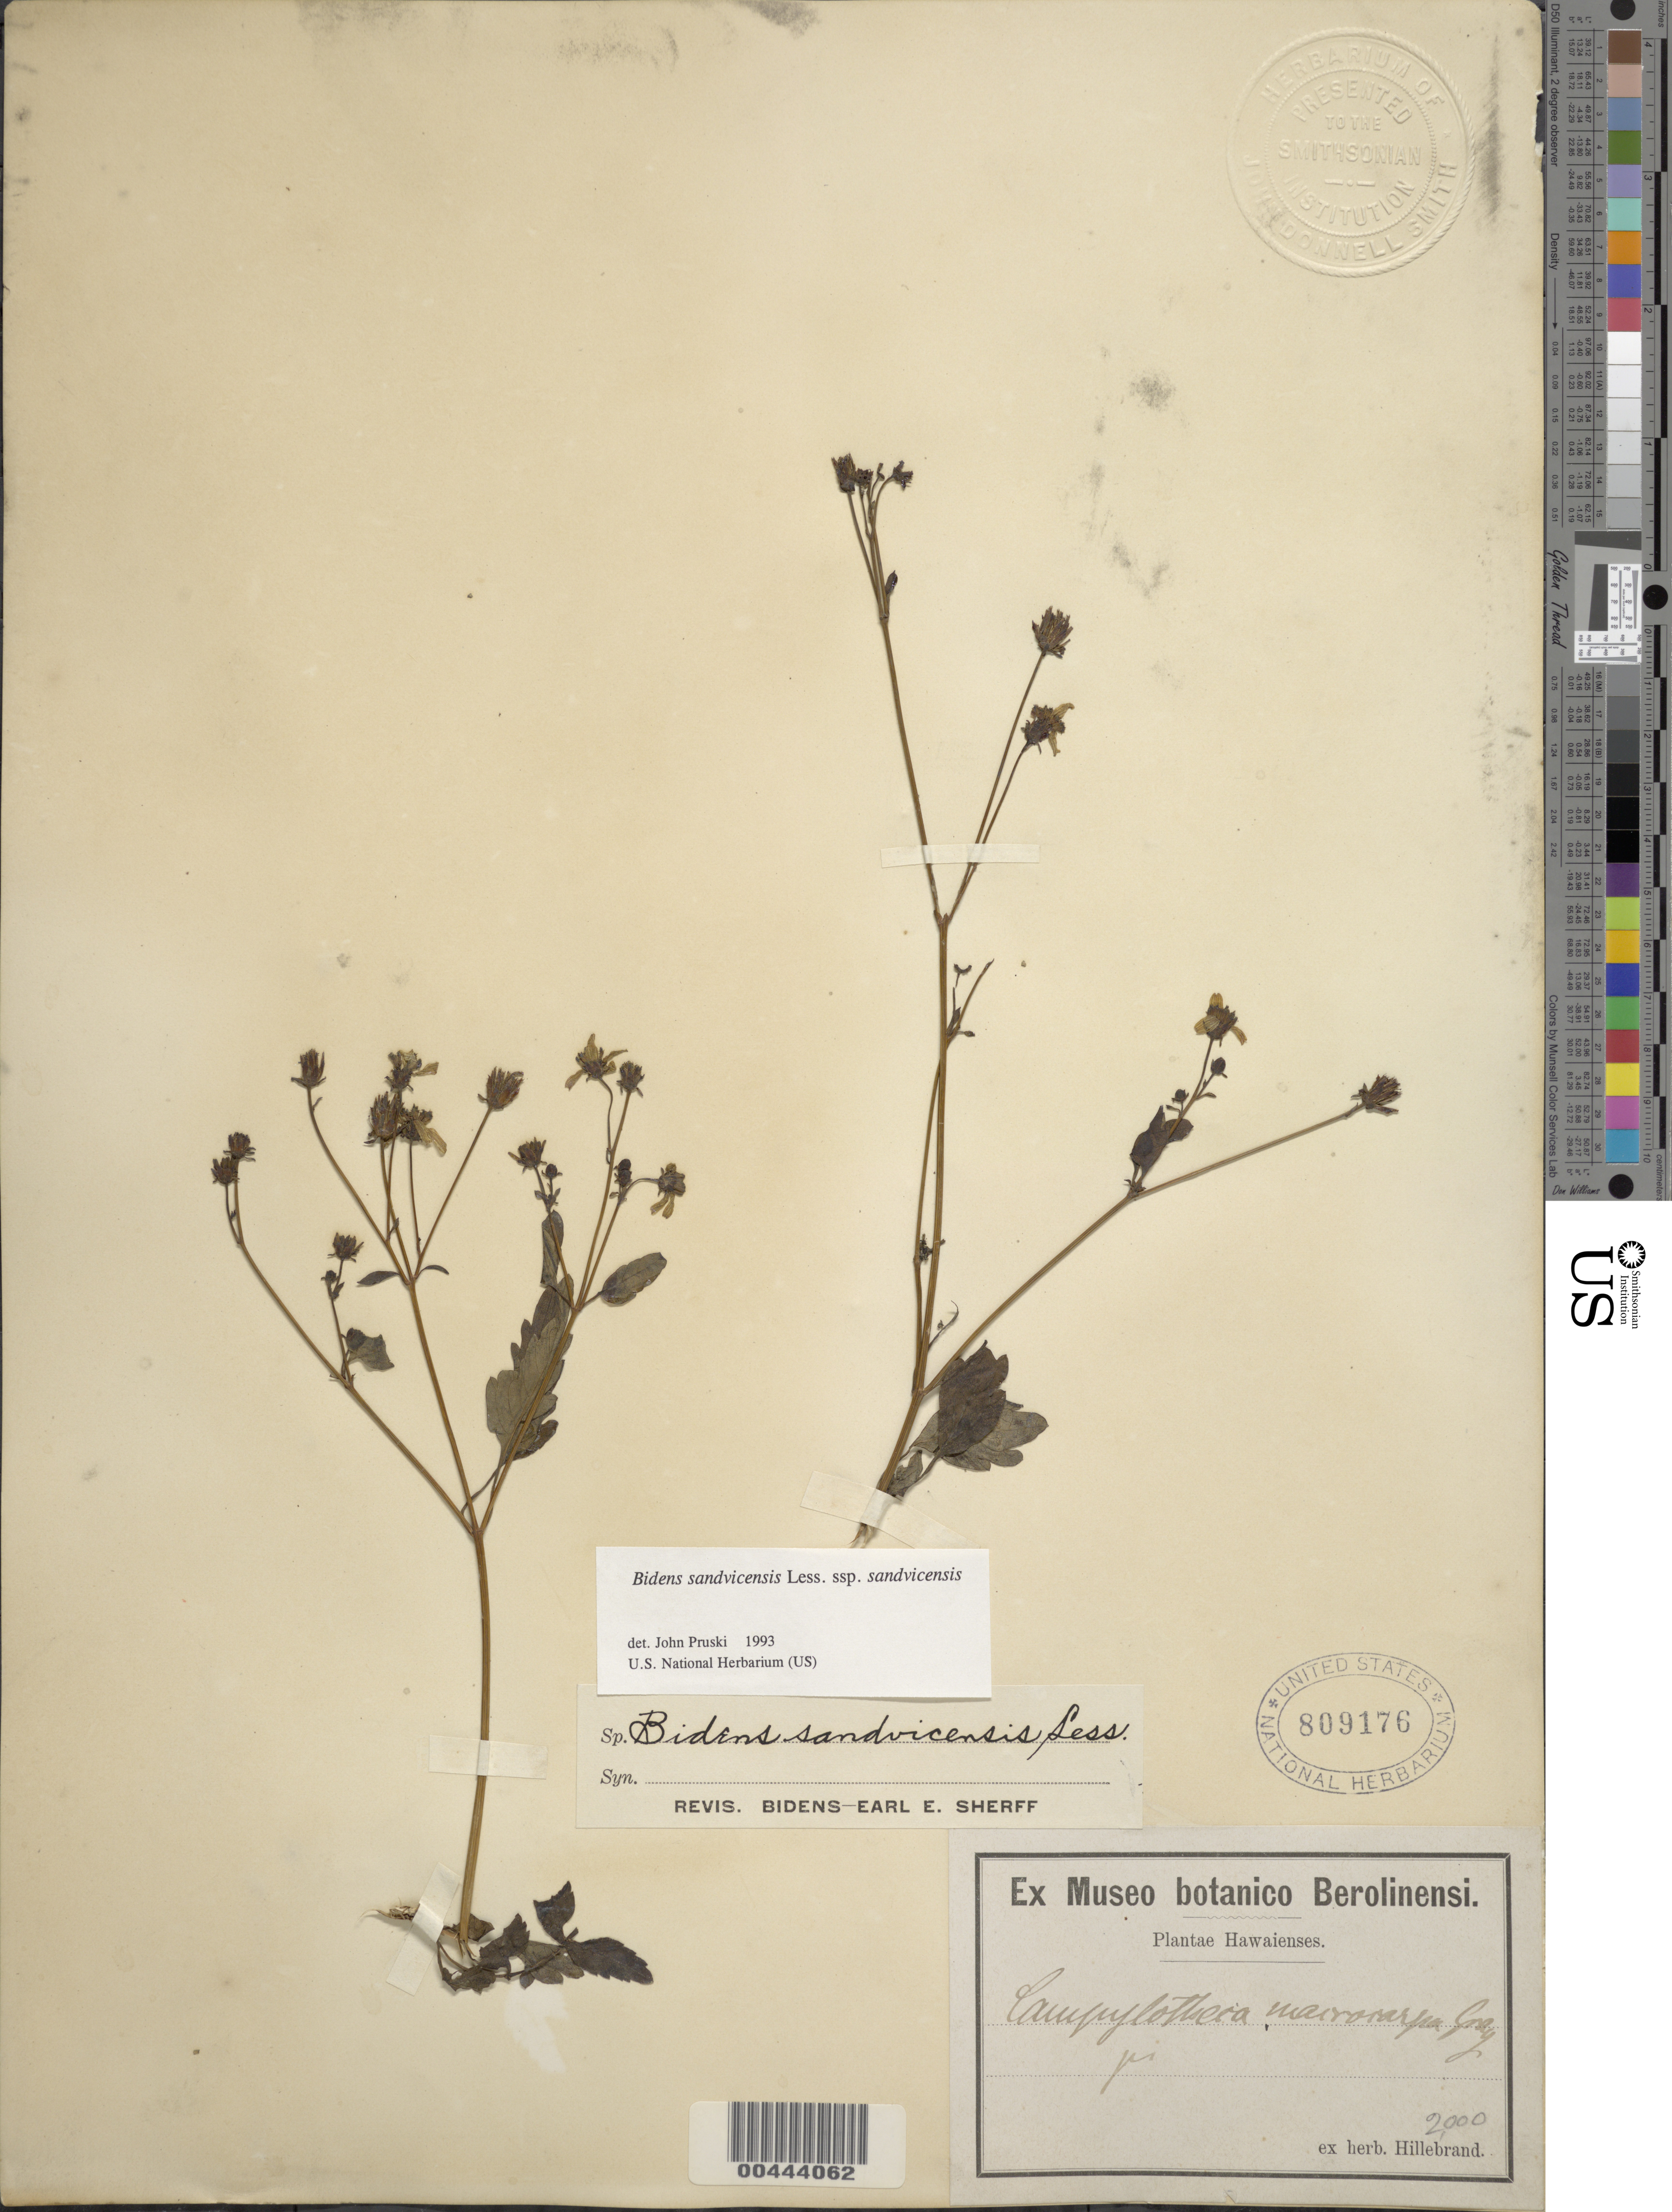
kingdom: Plantae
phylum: Tracheophyta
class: Magnoliopsida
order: Asterales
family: Asteraceae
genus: Bidens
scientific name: Bidens sandvicensis subsp. sandvicensis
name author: Less.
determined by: Pruski, J. F.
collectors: W. Hillebrand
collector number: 2000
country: United States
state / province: Hawaii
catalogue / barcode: US 809176